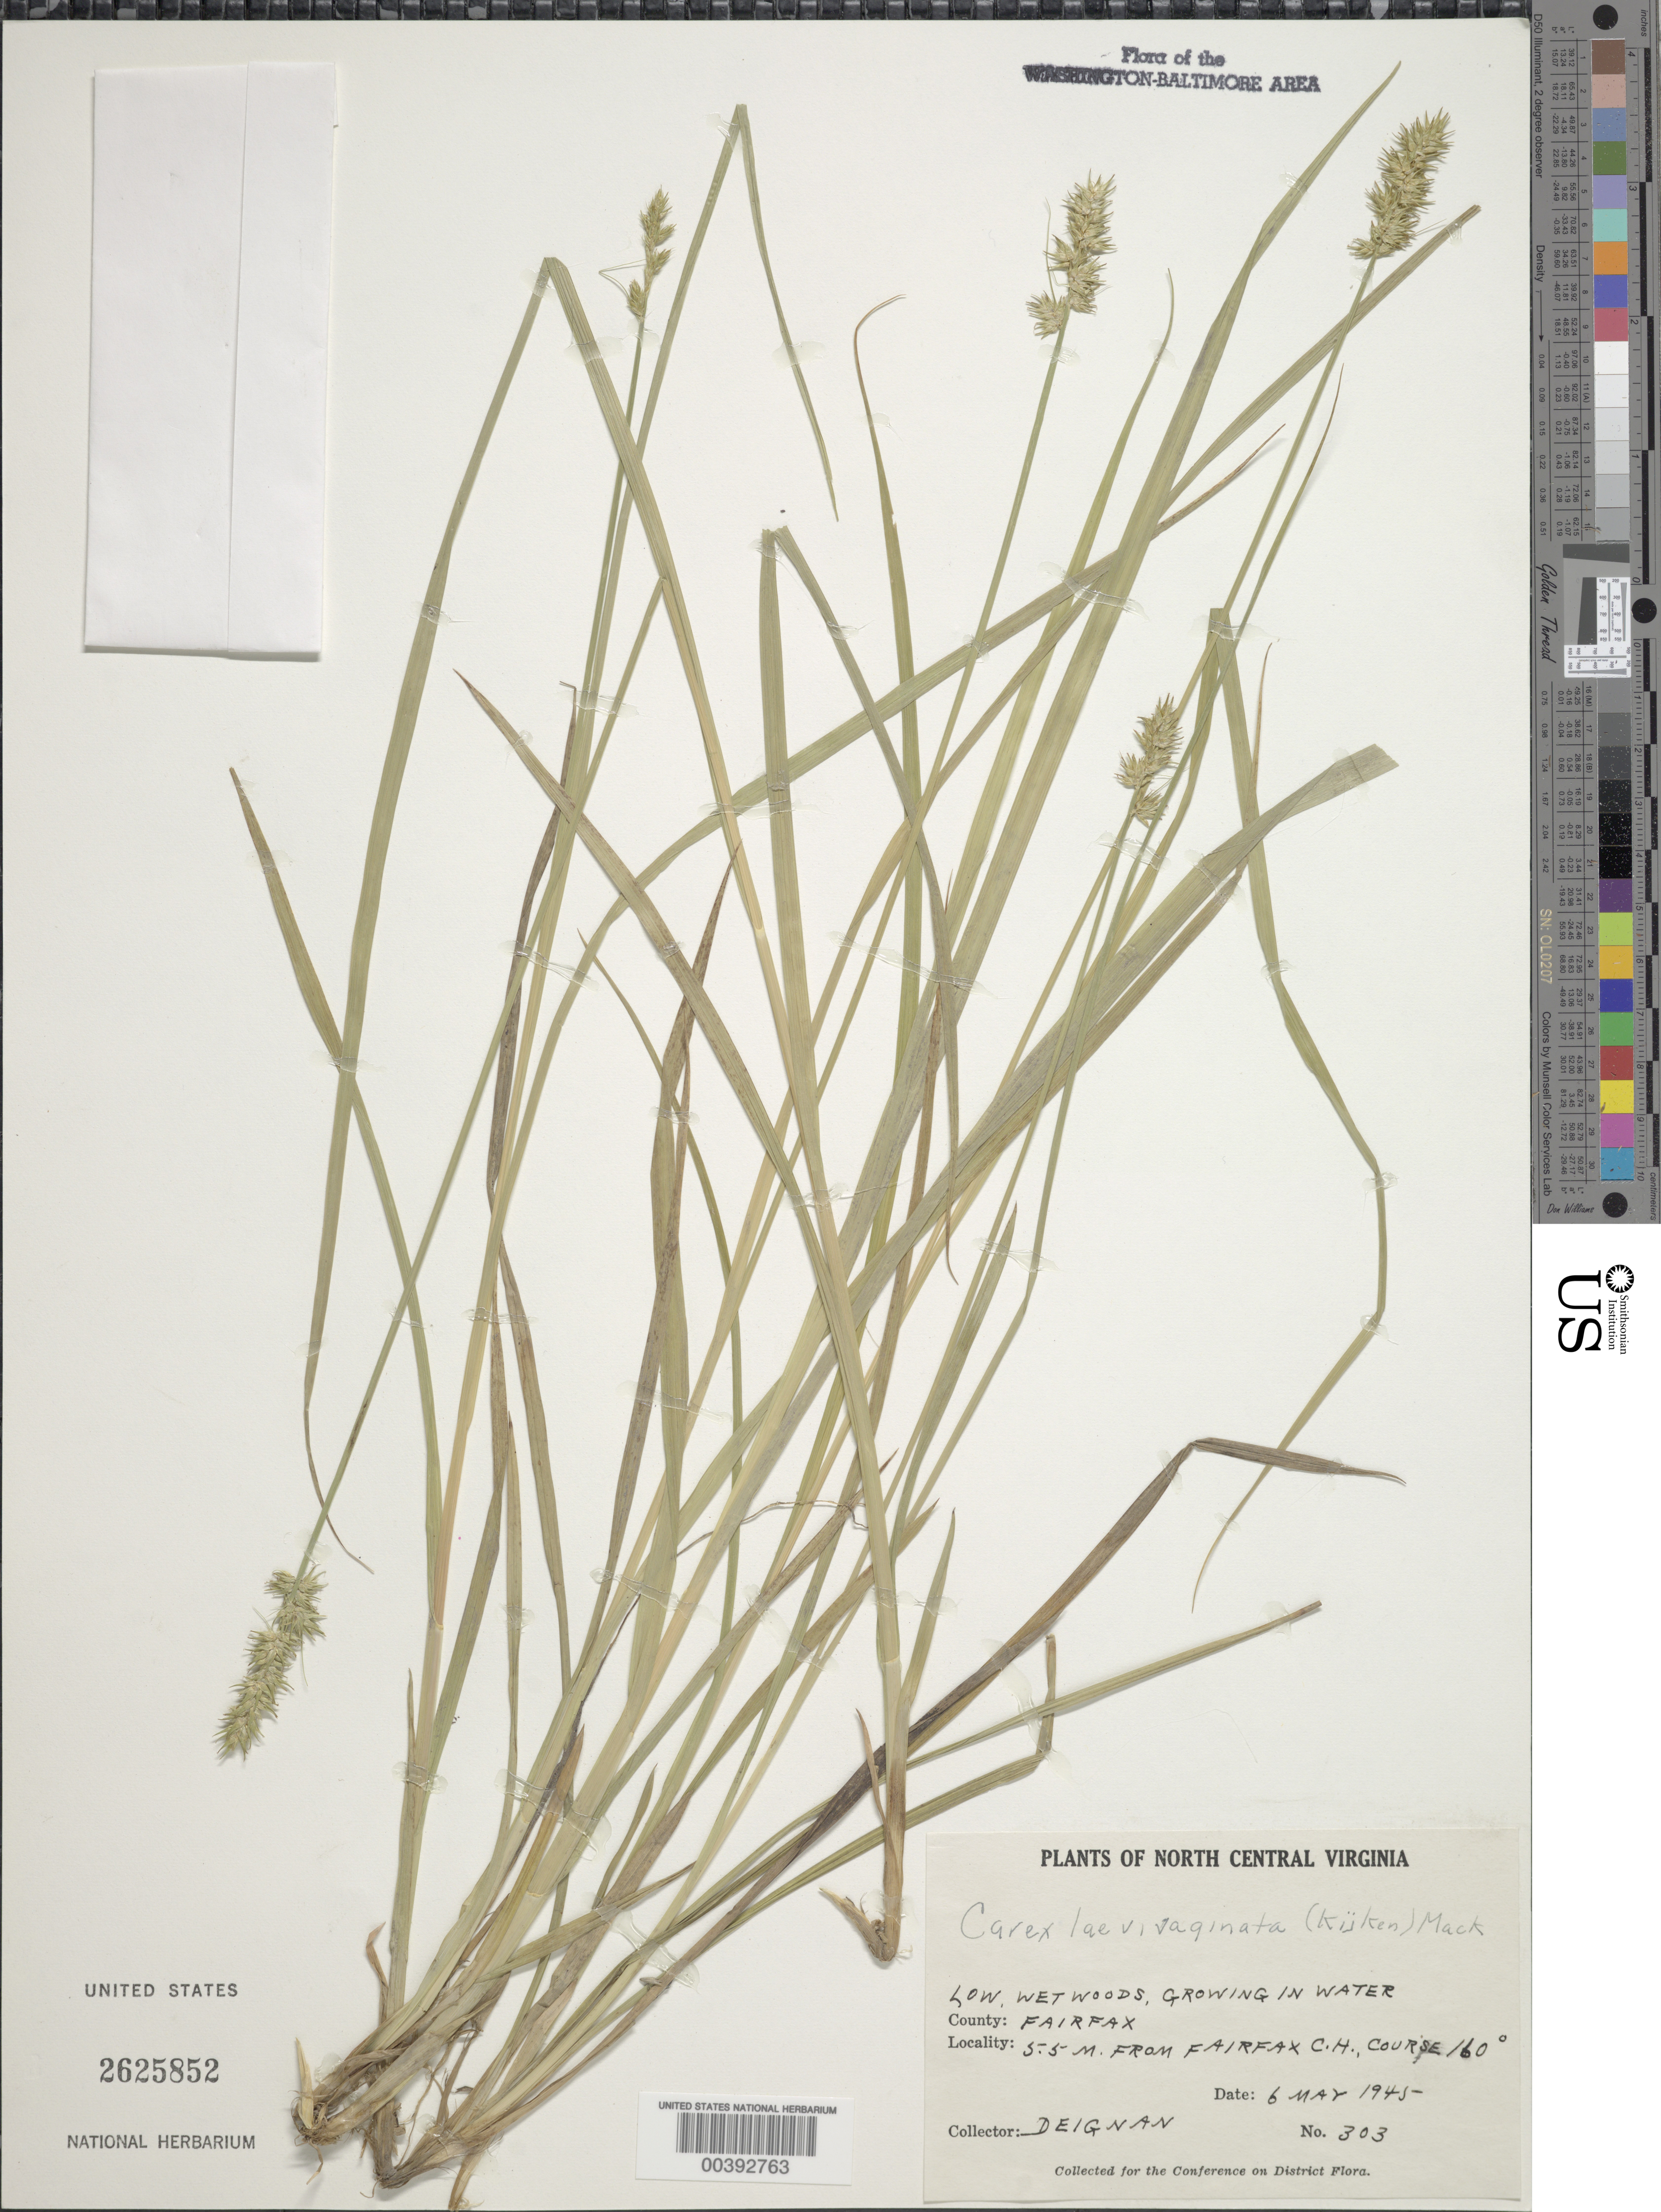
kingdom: Plantae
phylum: Tracheophyta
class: Liliopsida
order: Poales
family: Cyperaceae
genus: Carex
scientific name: Carex laevivaginata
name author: (Kük.) Mack.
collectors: H. Deignan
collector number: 303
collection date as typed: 06 May 1945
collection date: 1945-05-06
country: United States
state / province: Virginia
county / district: Fairfax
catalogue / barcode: US 2625852